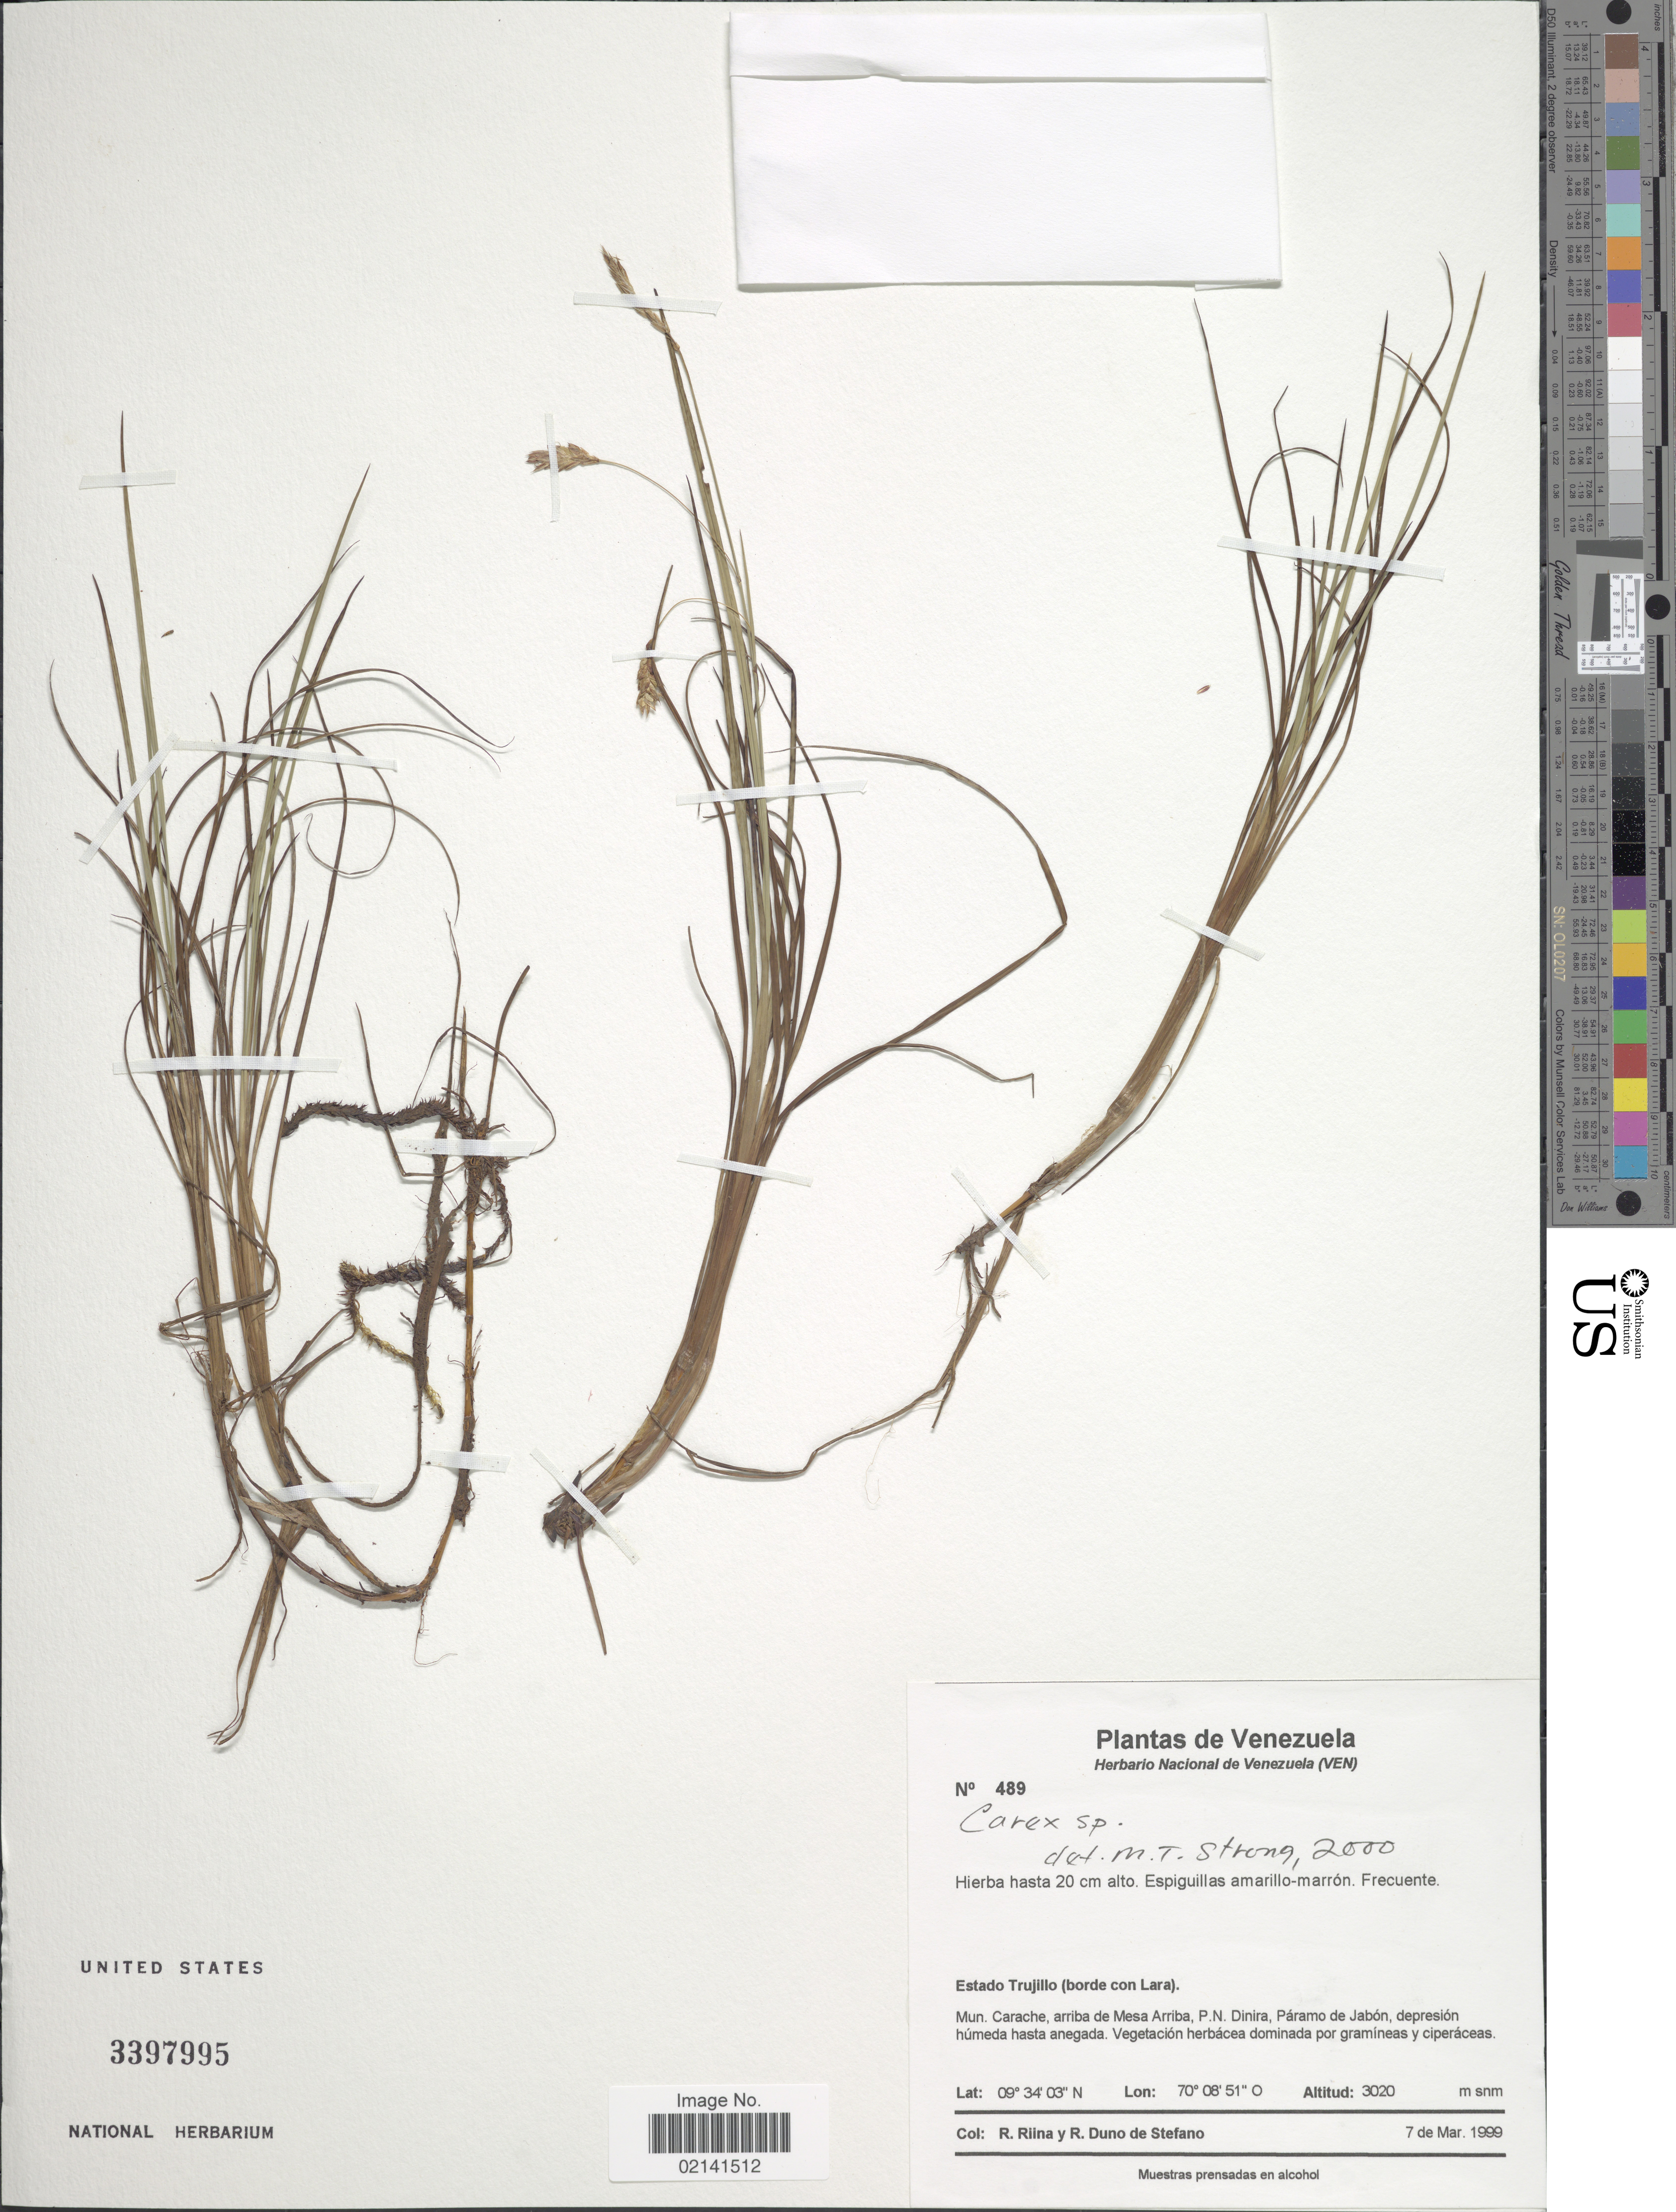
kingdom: Plantae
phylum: Tracheophyta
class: Liliopsida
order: Poales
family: Cyperaceae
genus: Carex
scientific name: Carex limosa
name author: L.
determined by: Jiménez-Mejías, P.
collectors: R. Riina & R. Duno de Stefano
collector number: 489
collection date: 1999-03-07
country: Venezuela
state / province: Trujillo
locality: Estado Trujillo (borde con Lara), Mun. Carache, arriba de Mesa Arriba, P.N. Dinira, Paramo de Jabon, depresion humeda hasta anegada.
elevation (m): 3020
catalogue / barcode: US 3397995